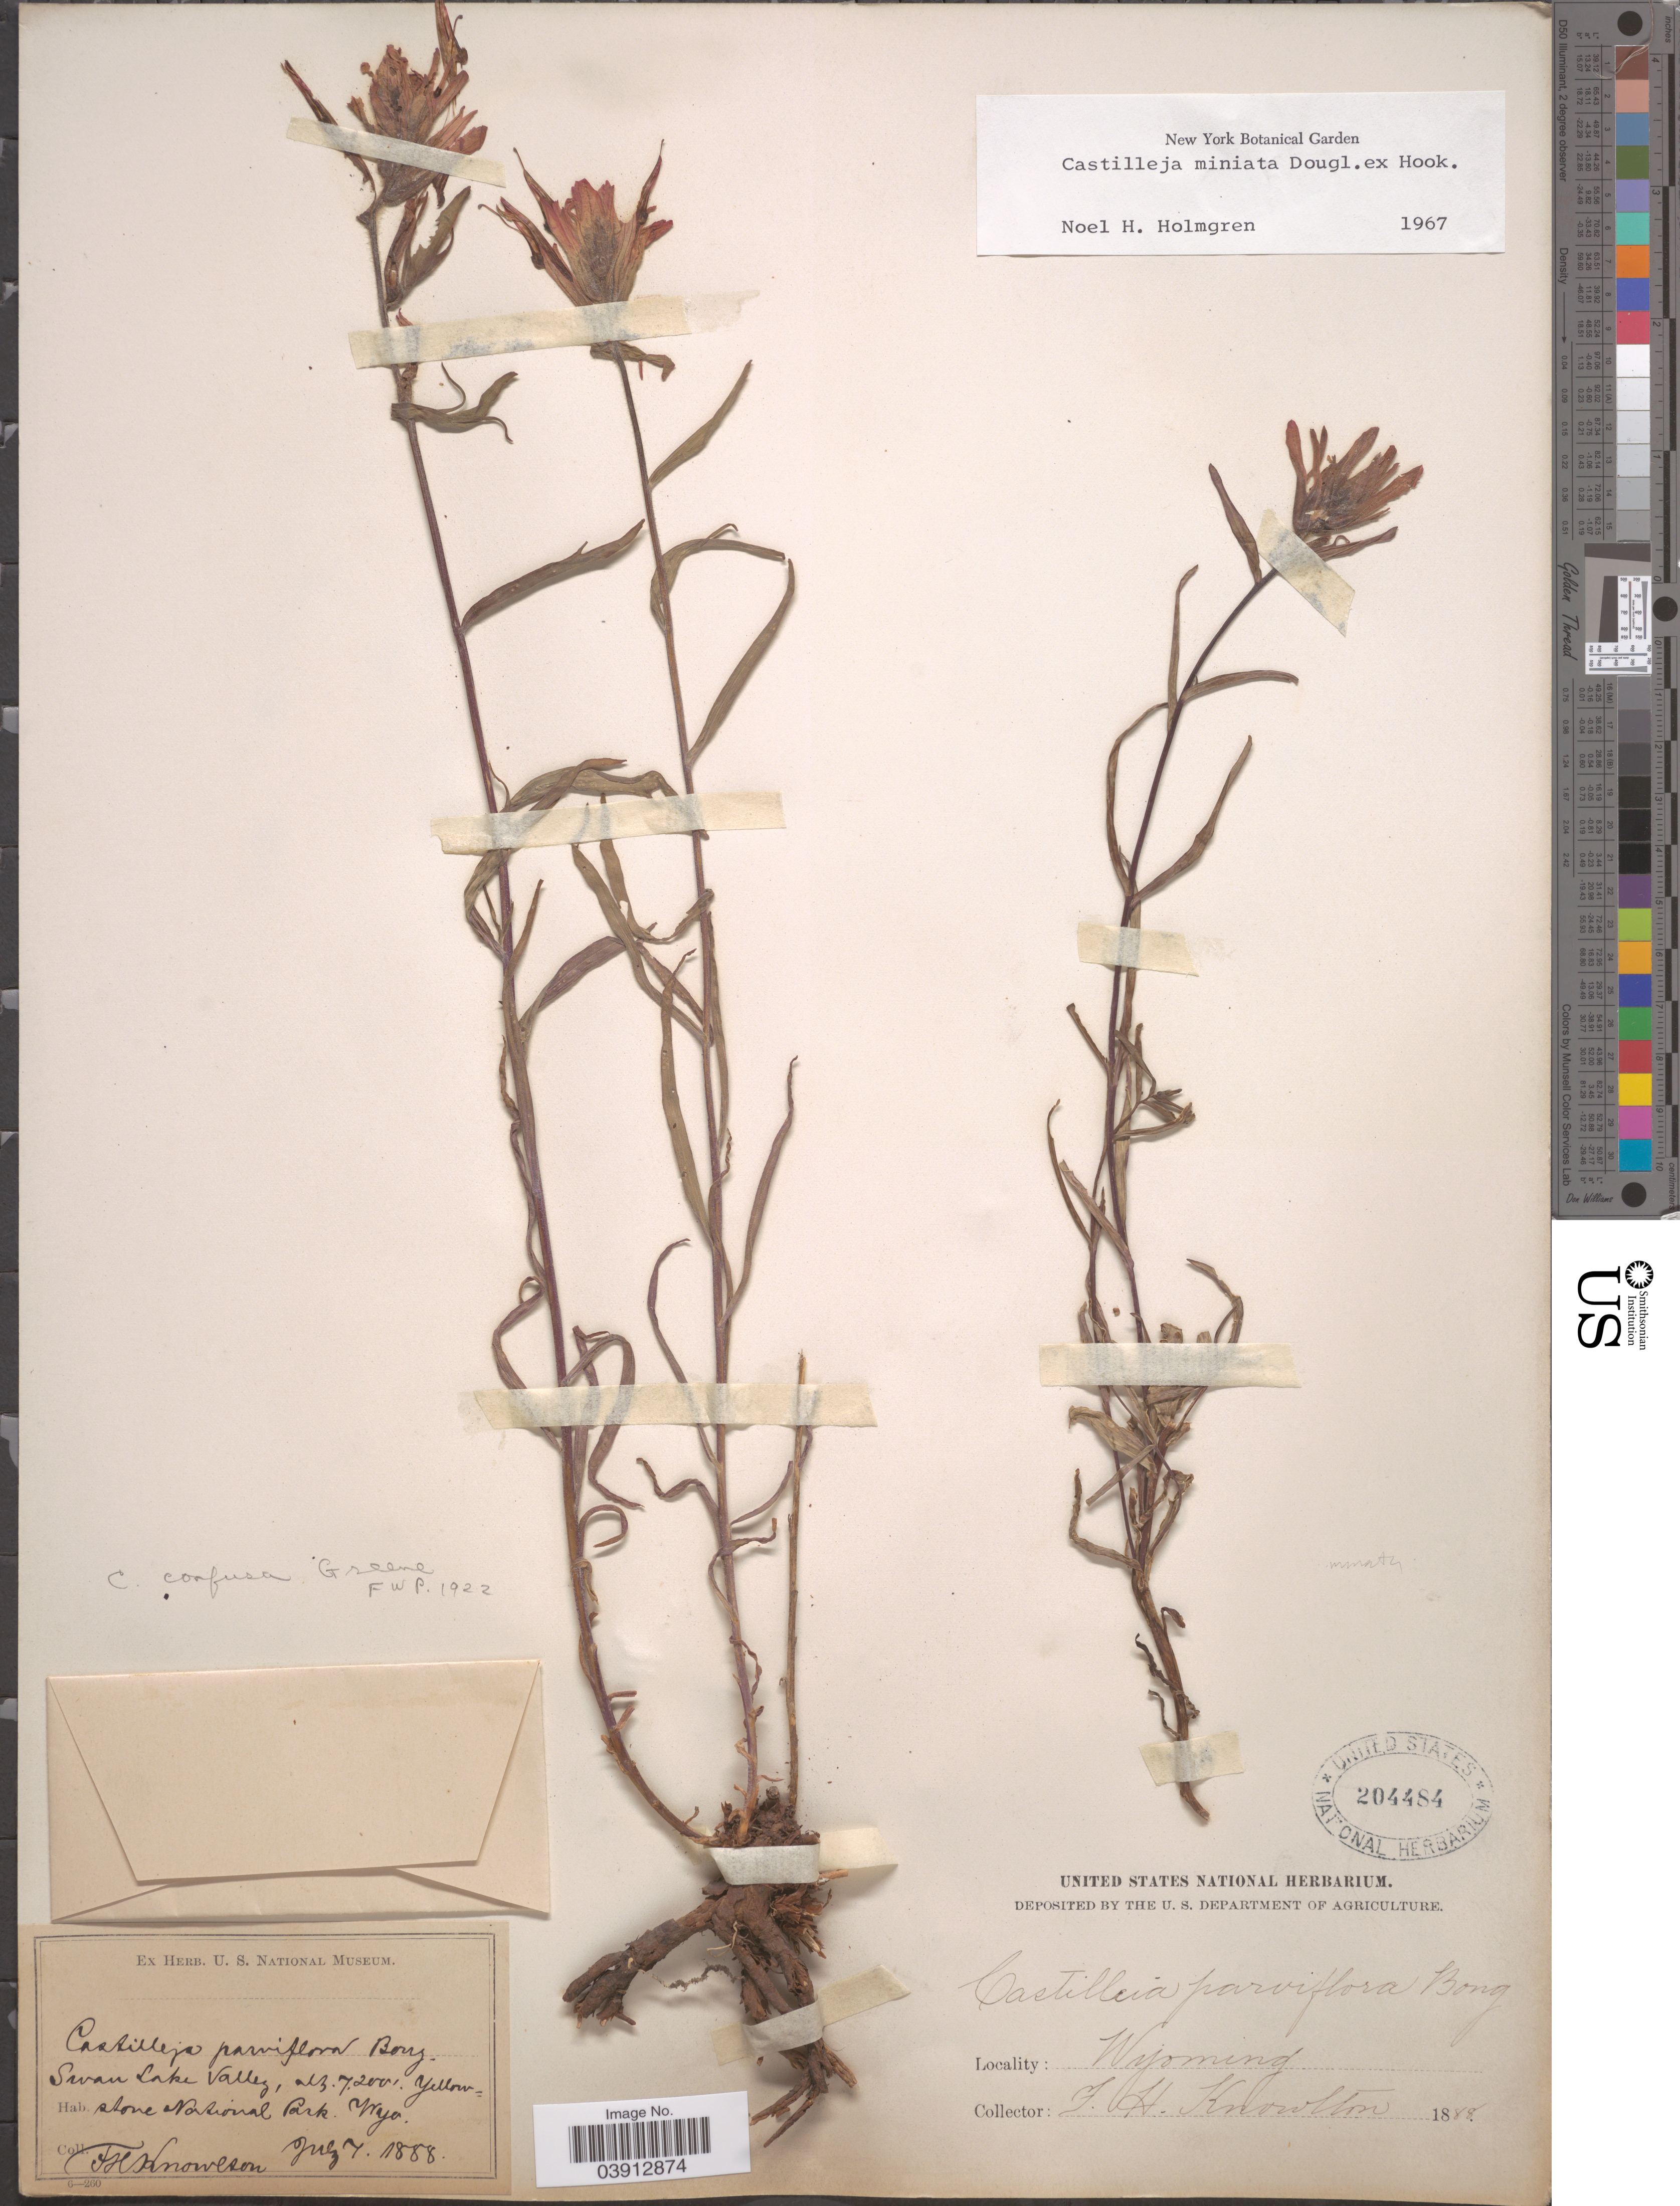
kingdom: Plantae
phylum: Tracheophyta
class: Magnoliopsida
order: Lamiales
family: Orobanchaceae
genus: Castilleja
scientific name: Castilleja miniata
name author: Douglas ex Hook.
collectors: F. H. Knowlton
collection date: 1888-07-07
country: United States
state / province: Wyoming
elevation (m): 2195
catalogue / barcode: US 204484